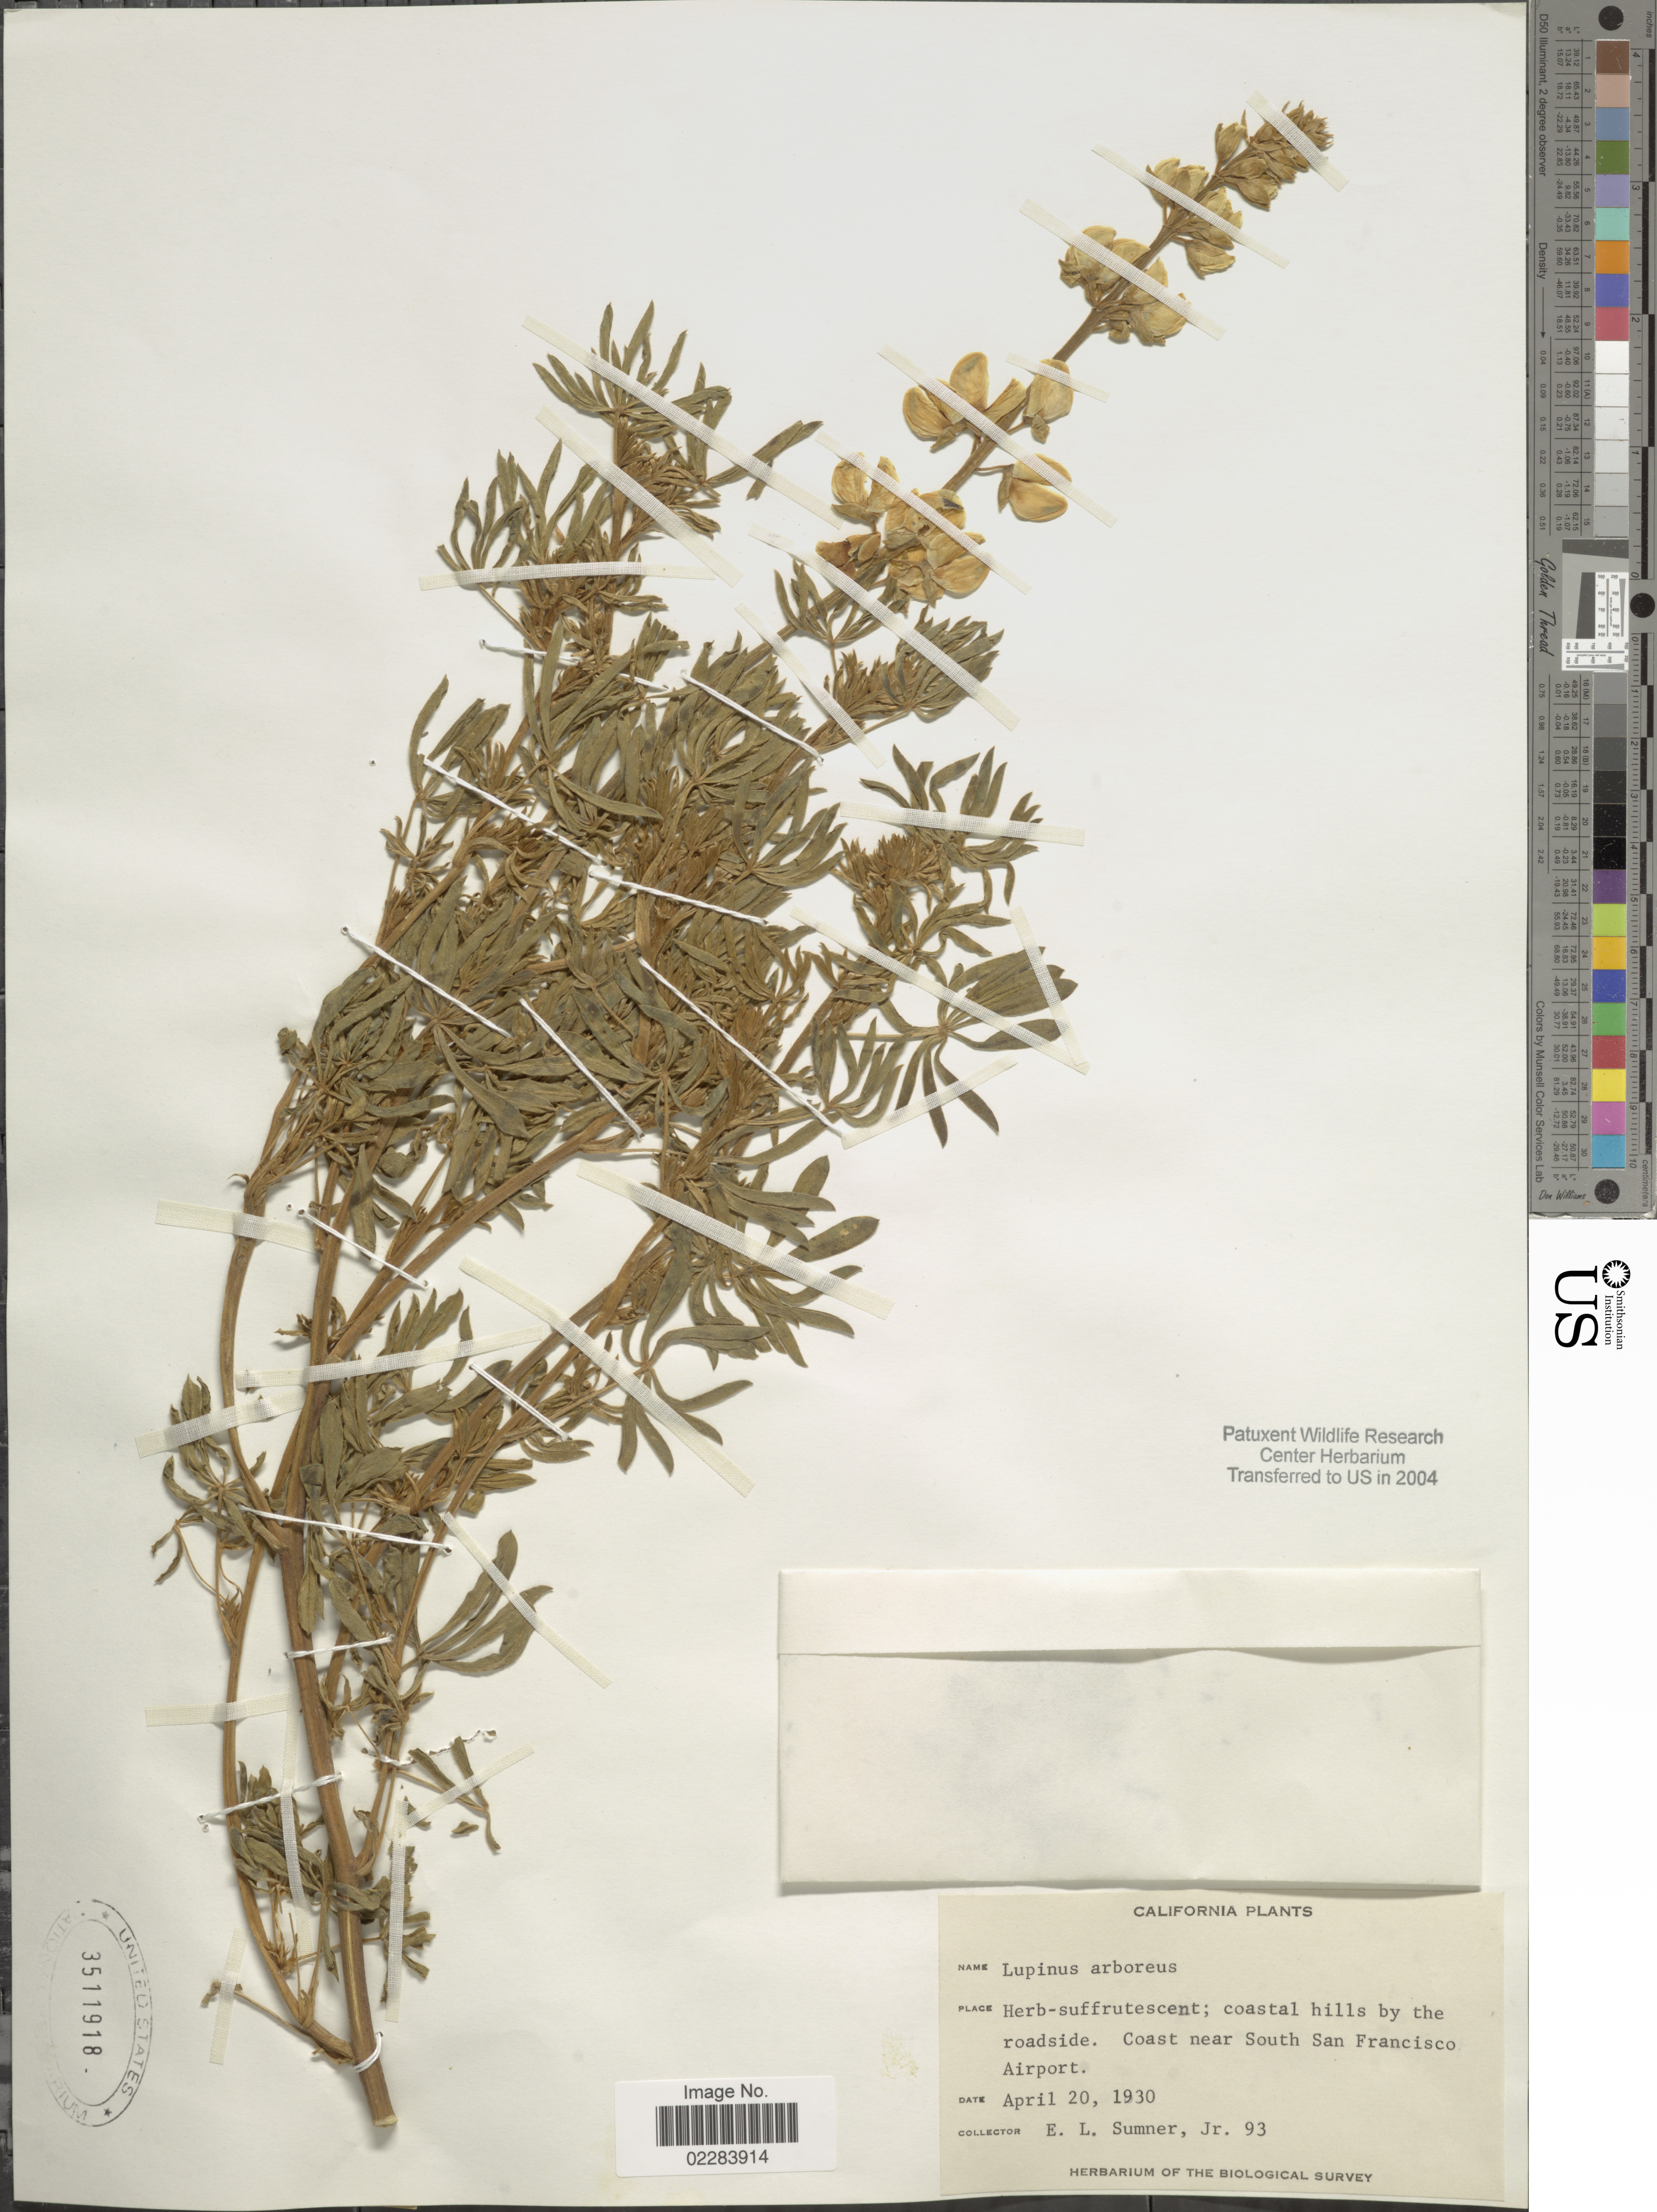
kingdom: Plantae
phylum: Tracheophyta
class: Magnoliopsida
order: Fabales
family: Fabaceae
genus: Lupinus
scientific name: Lupinus arboreus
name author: Sims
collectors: E. Sumner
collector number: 93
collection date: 1930-04-20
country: United States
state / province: California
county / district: San Francisco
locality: Coastal hills by the roadside. Coast near South San Francisco Airport.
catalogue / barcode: US 3511918